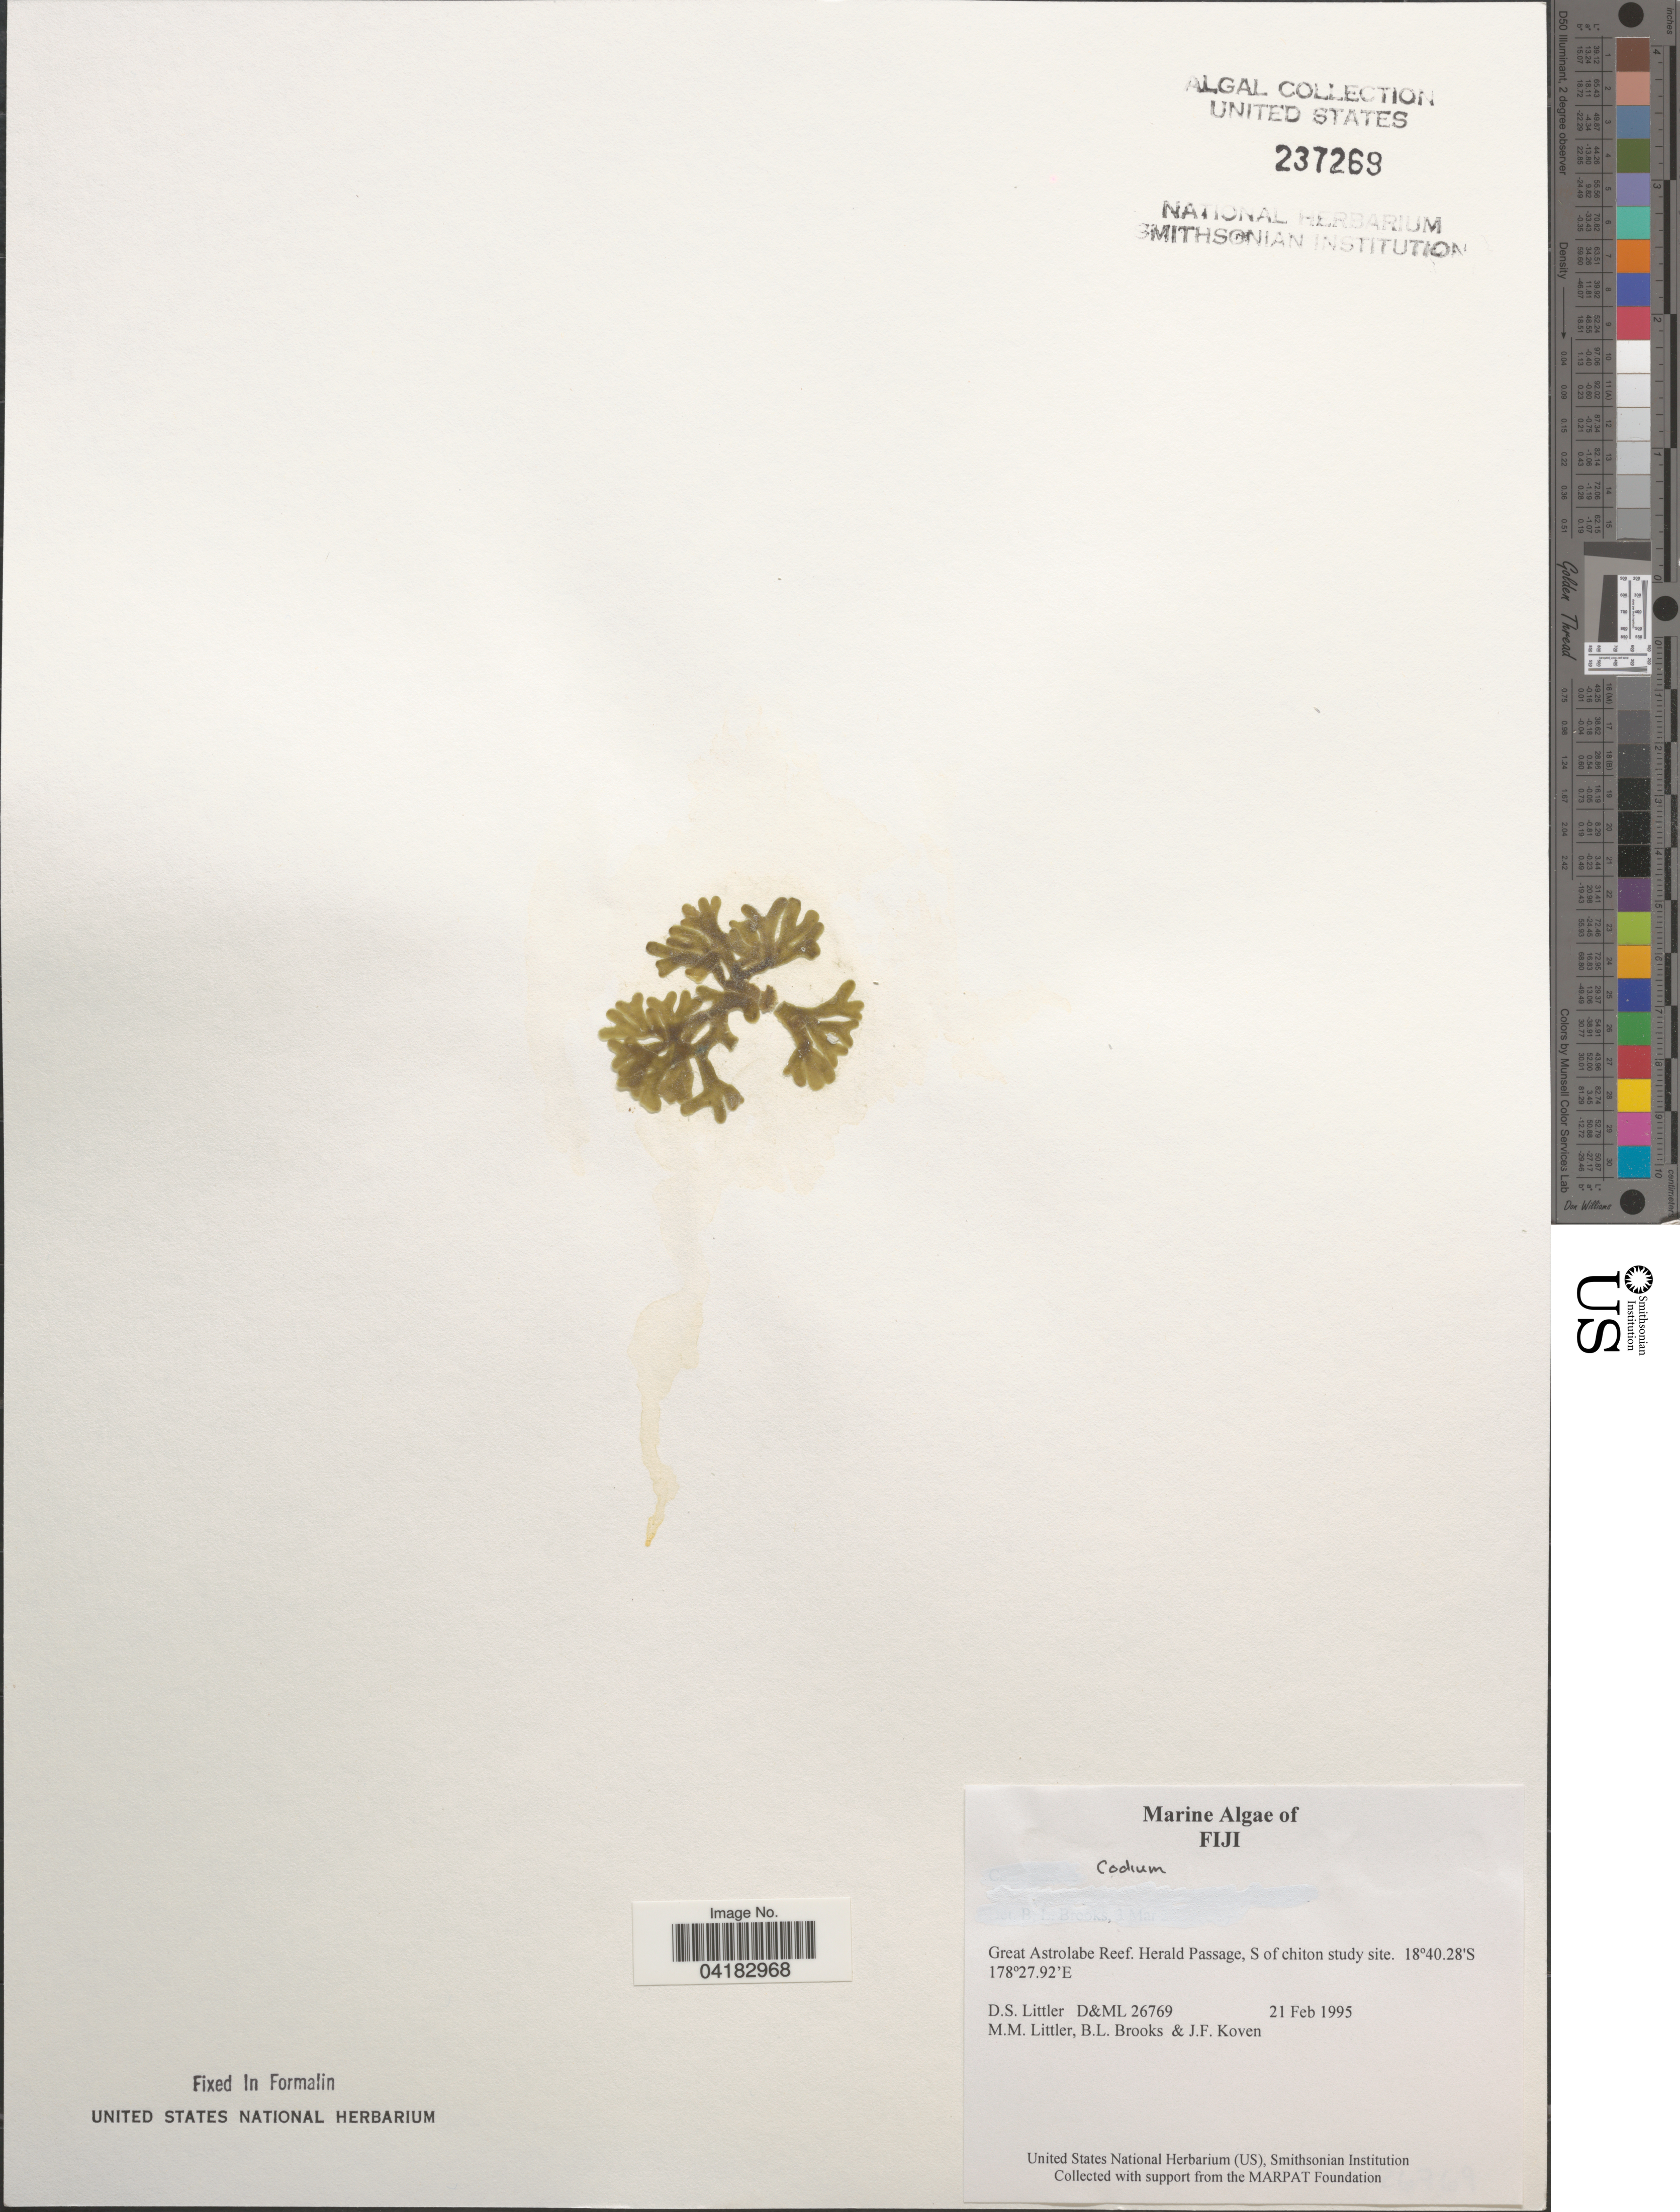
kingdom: Plantae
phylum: Chlorophyta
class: Ulvophyceae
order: Bryopsidales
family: Codiaceae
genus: Codium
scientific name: Codium sp.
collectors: D. S. Littler, B. Brooks & J. Koven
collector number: D&ML26769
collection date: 1995-02-21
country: Fiji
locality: Great Astrolabe Reef. Herald Passage, S of the chiton study site.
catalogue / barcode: US 237269